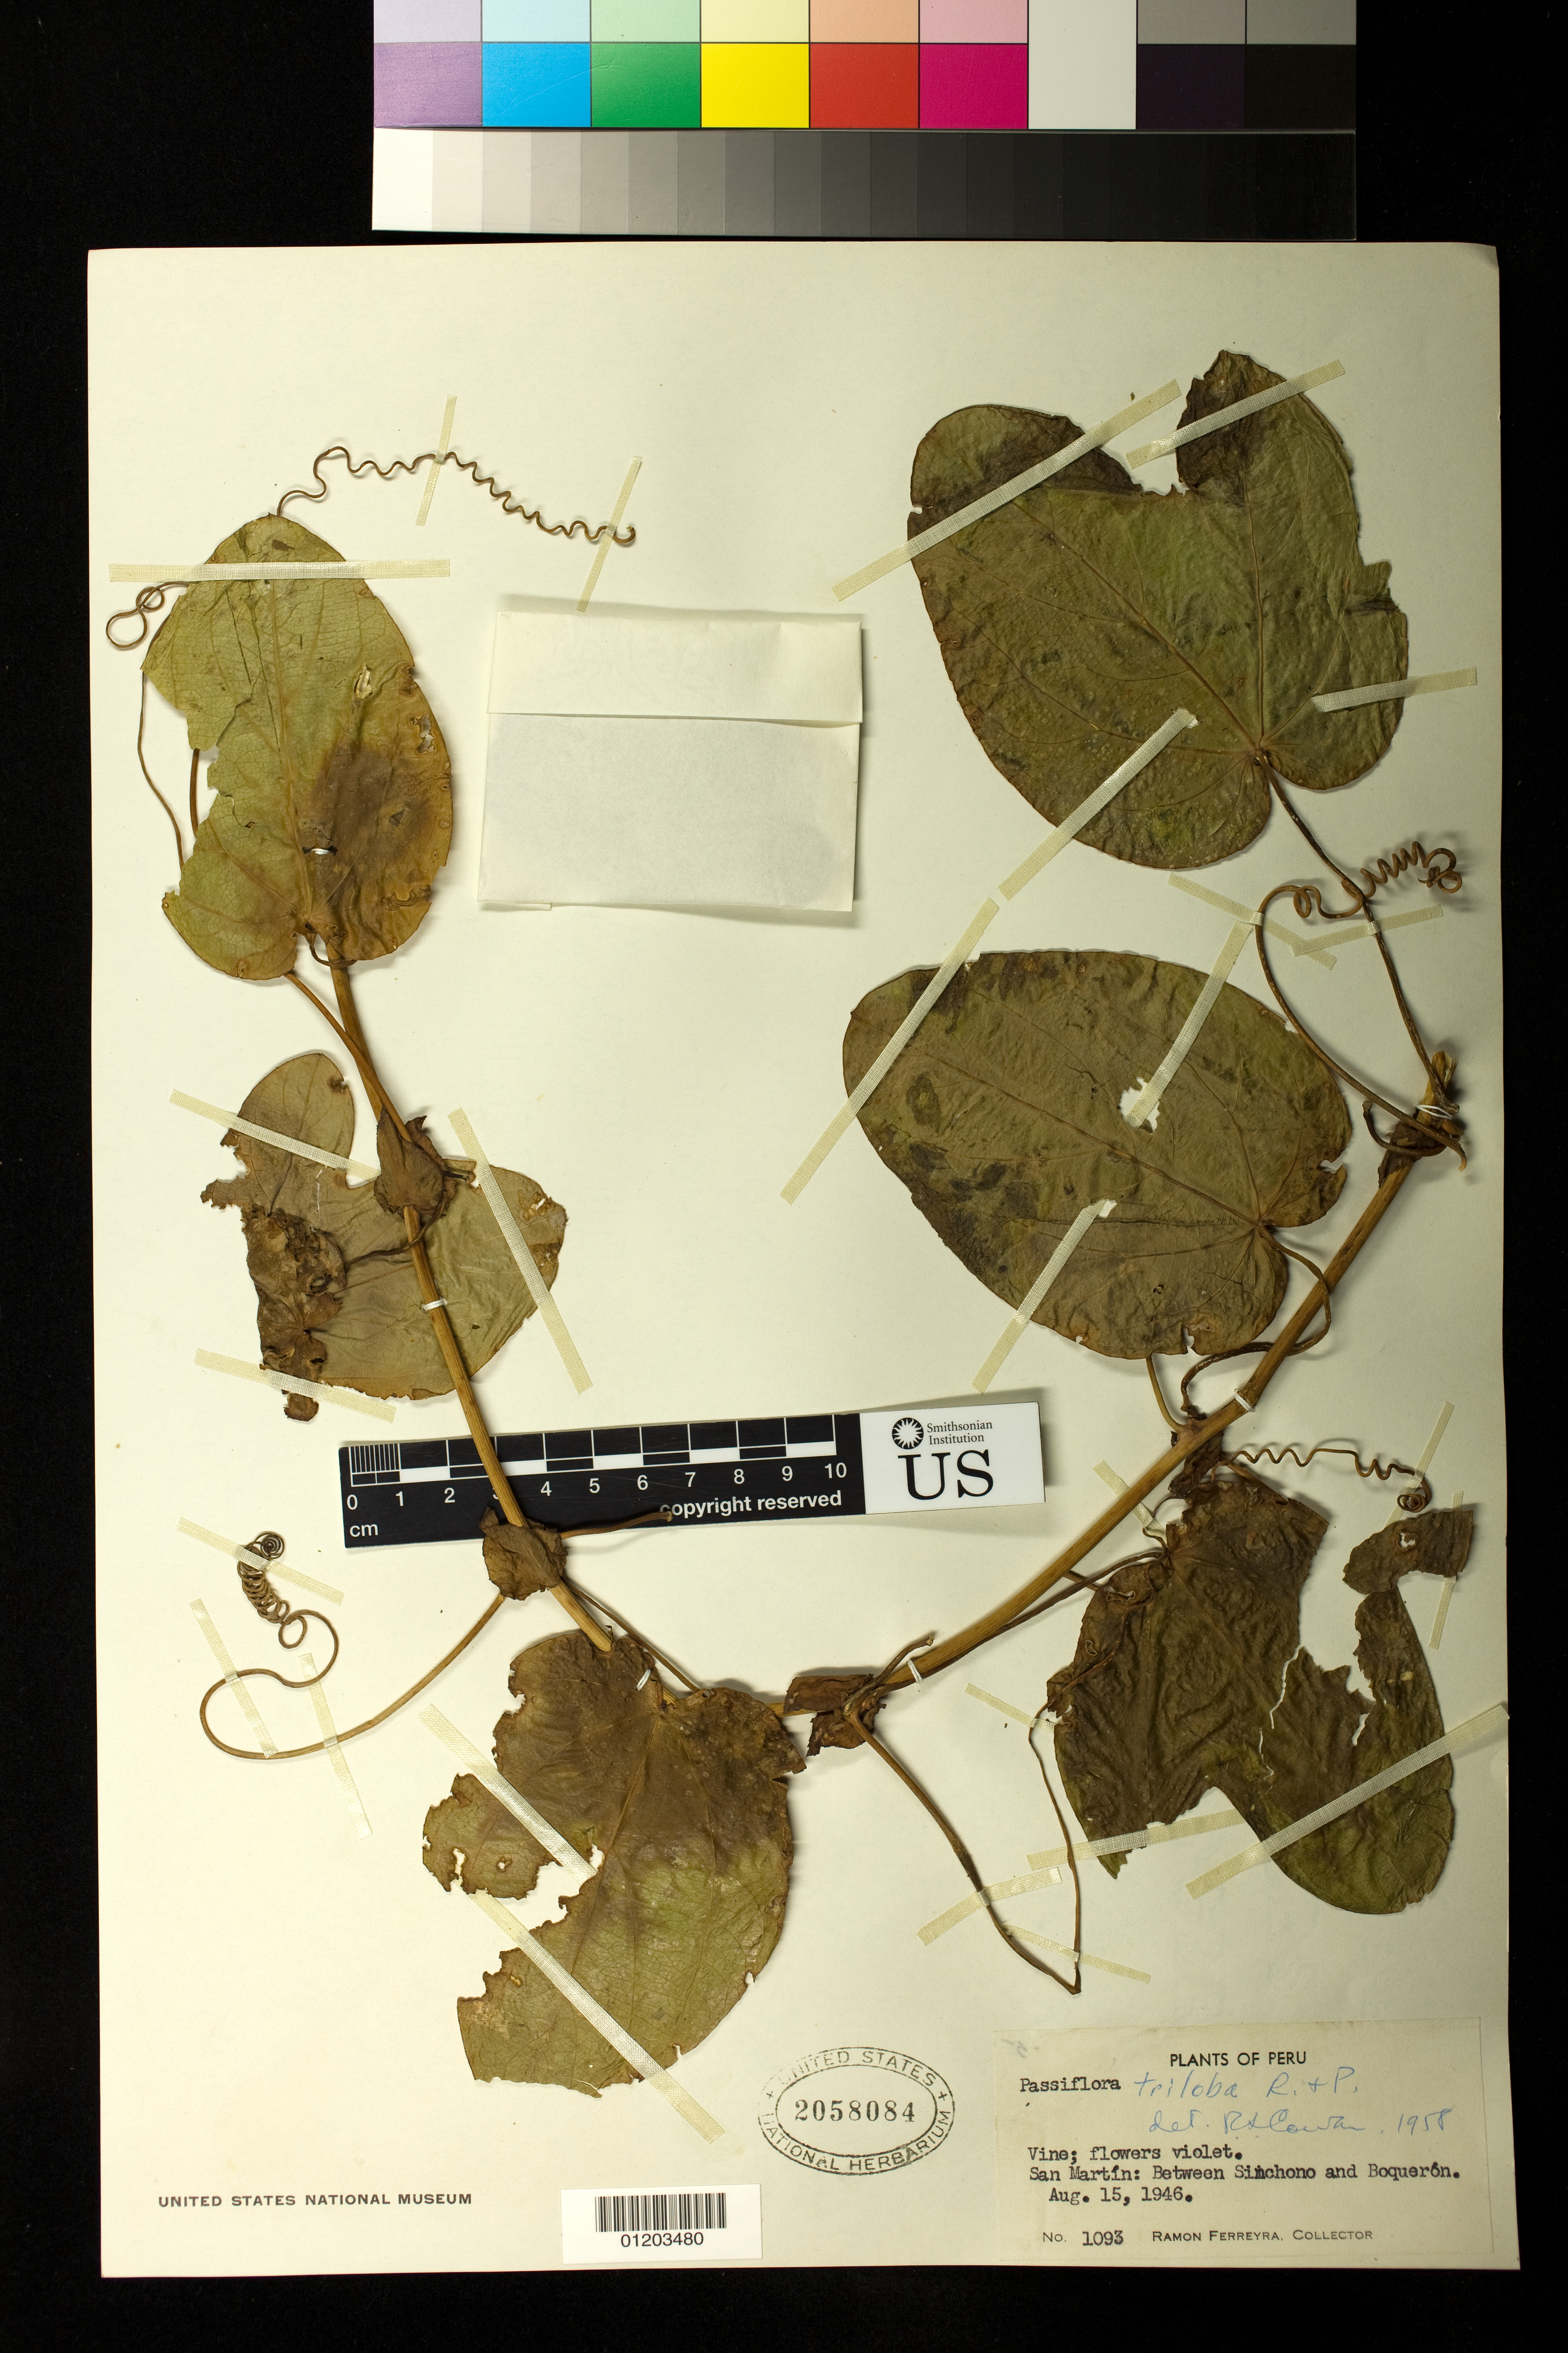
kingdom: Plantae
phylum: Tracheophyta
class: Magnoliopsida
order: Malpighiales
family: Passifloraceae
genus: Passiflora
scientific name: Passiflora triloba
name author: Ruiz & Pav. ex DC.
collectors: R. A. Ferreyra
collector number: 1093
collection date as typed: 15 Aug 1946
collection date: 1946-08-15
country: Peru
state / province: San Martín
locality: Between Sinchono and Boqueron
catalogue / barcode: US 2058084